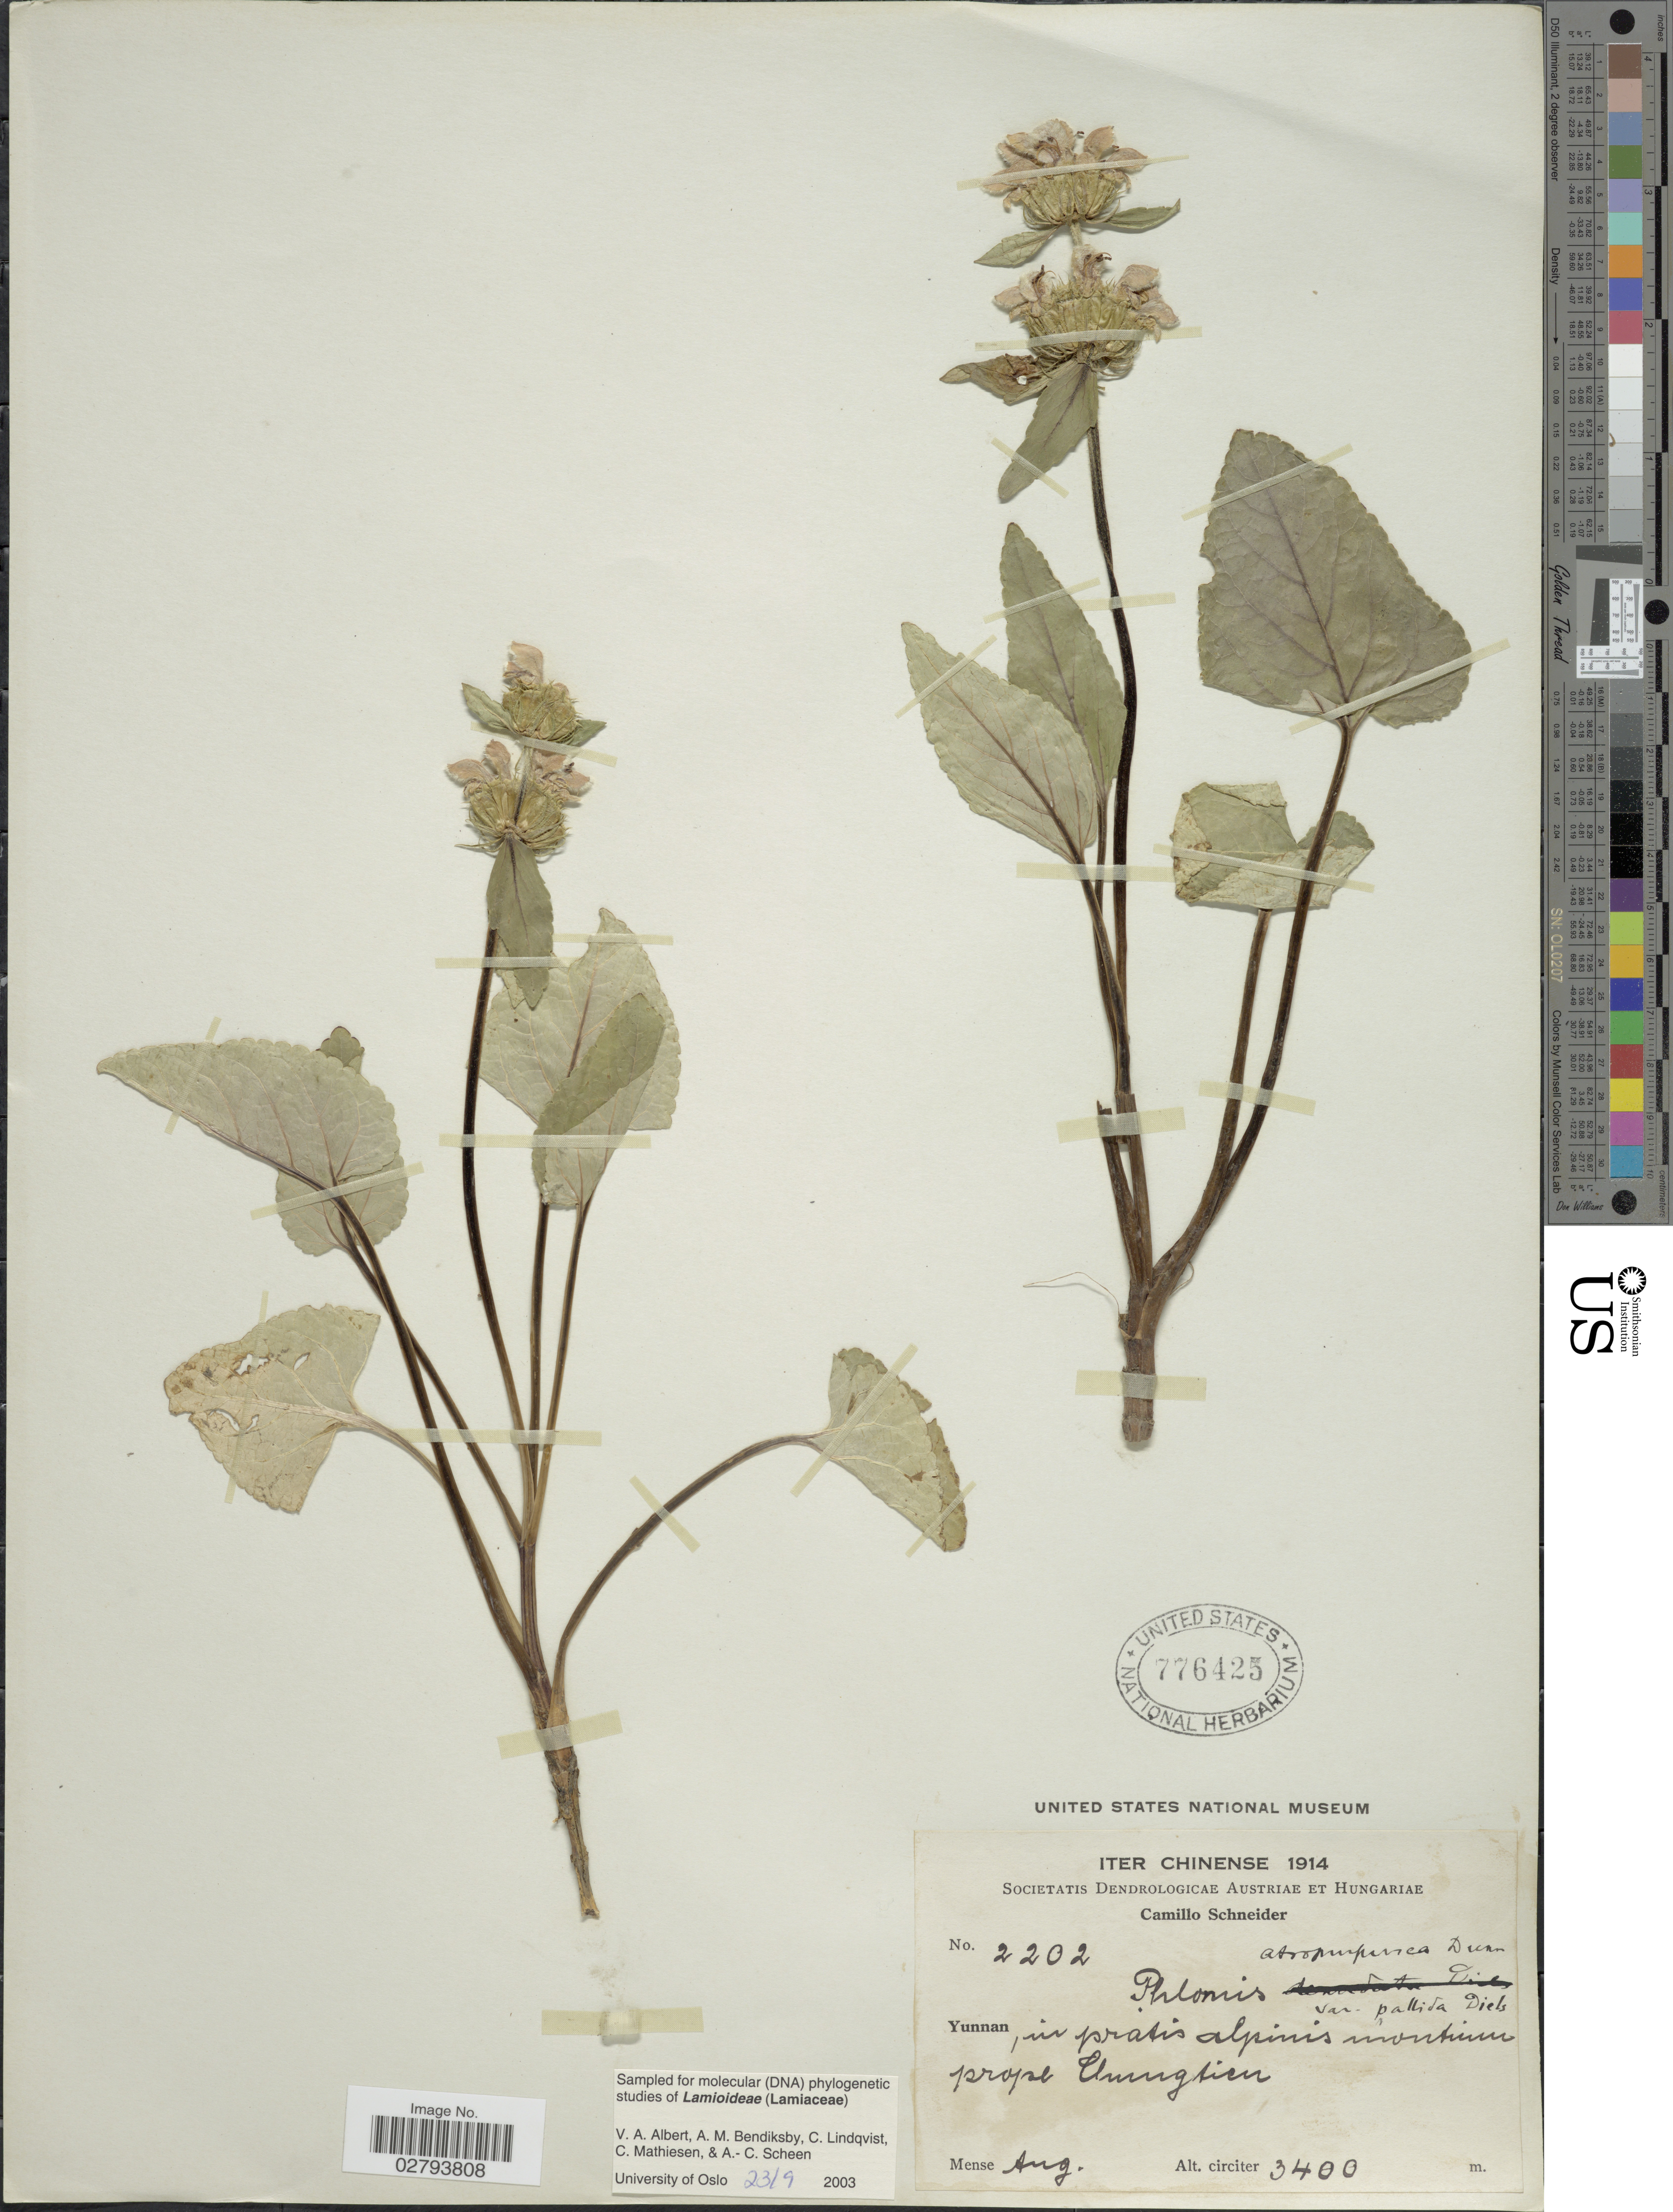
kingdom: Plantae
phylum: Tracheophyta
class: Magnoliopsida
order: Lamiales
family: Lamiaceae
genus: Phlomoides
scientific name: Phlomoides atropurpurea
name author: (Dunn) Kamelin & Makhm.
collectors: C. K. Schneider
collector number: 2202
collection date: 1914-08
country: China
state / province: Yunnan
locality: In pratis alpinis montium prope Amugtien [interpreted].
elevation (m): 3400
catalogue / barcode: US 776425